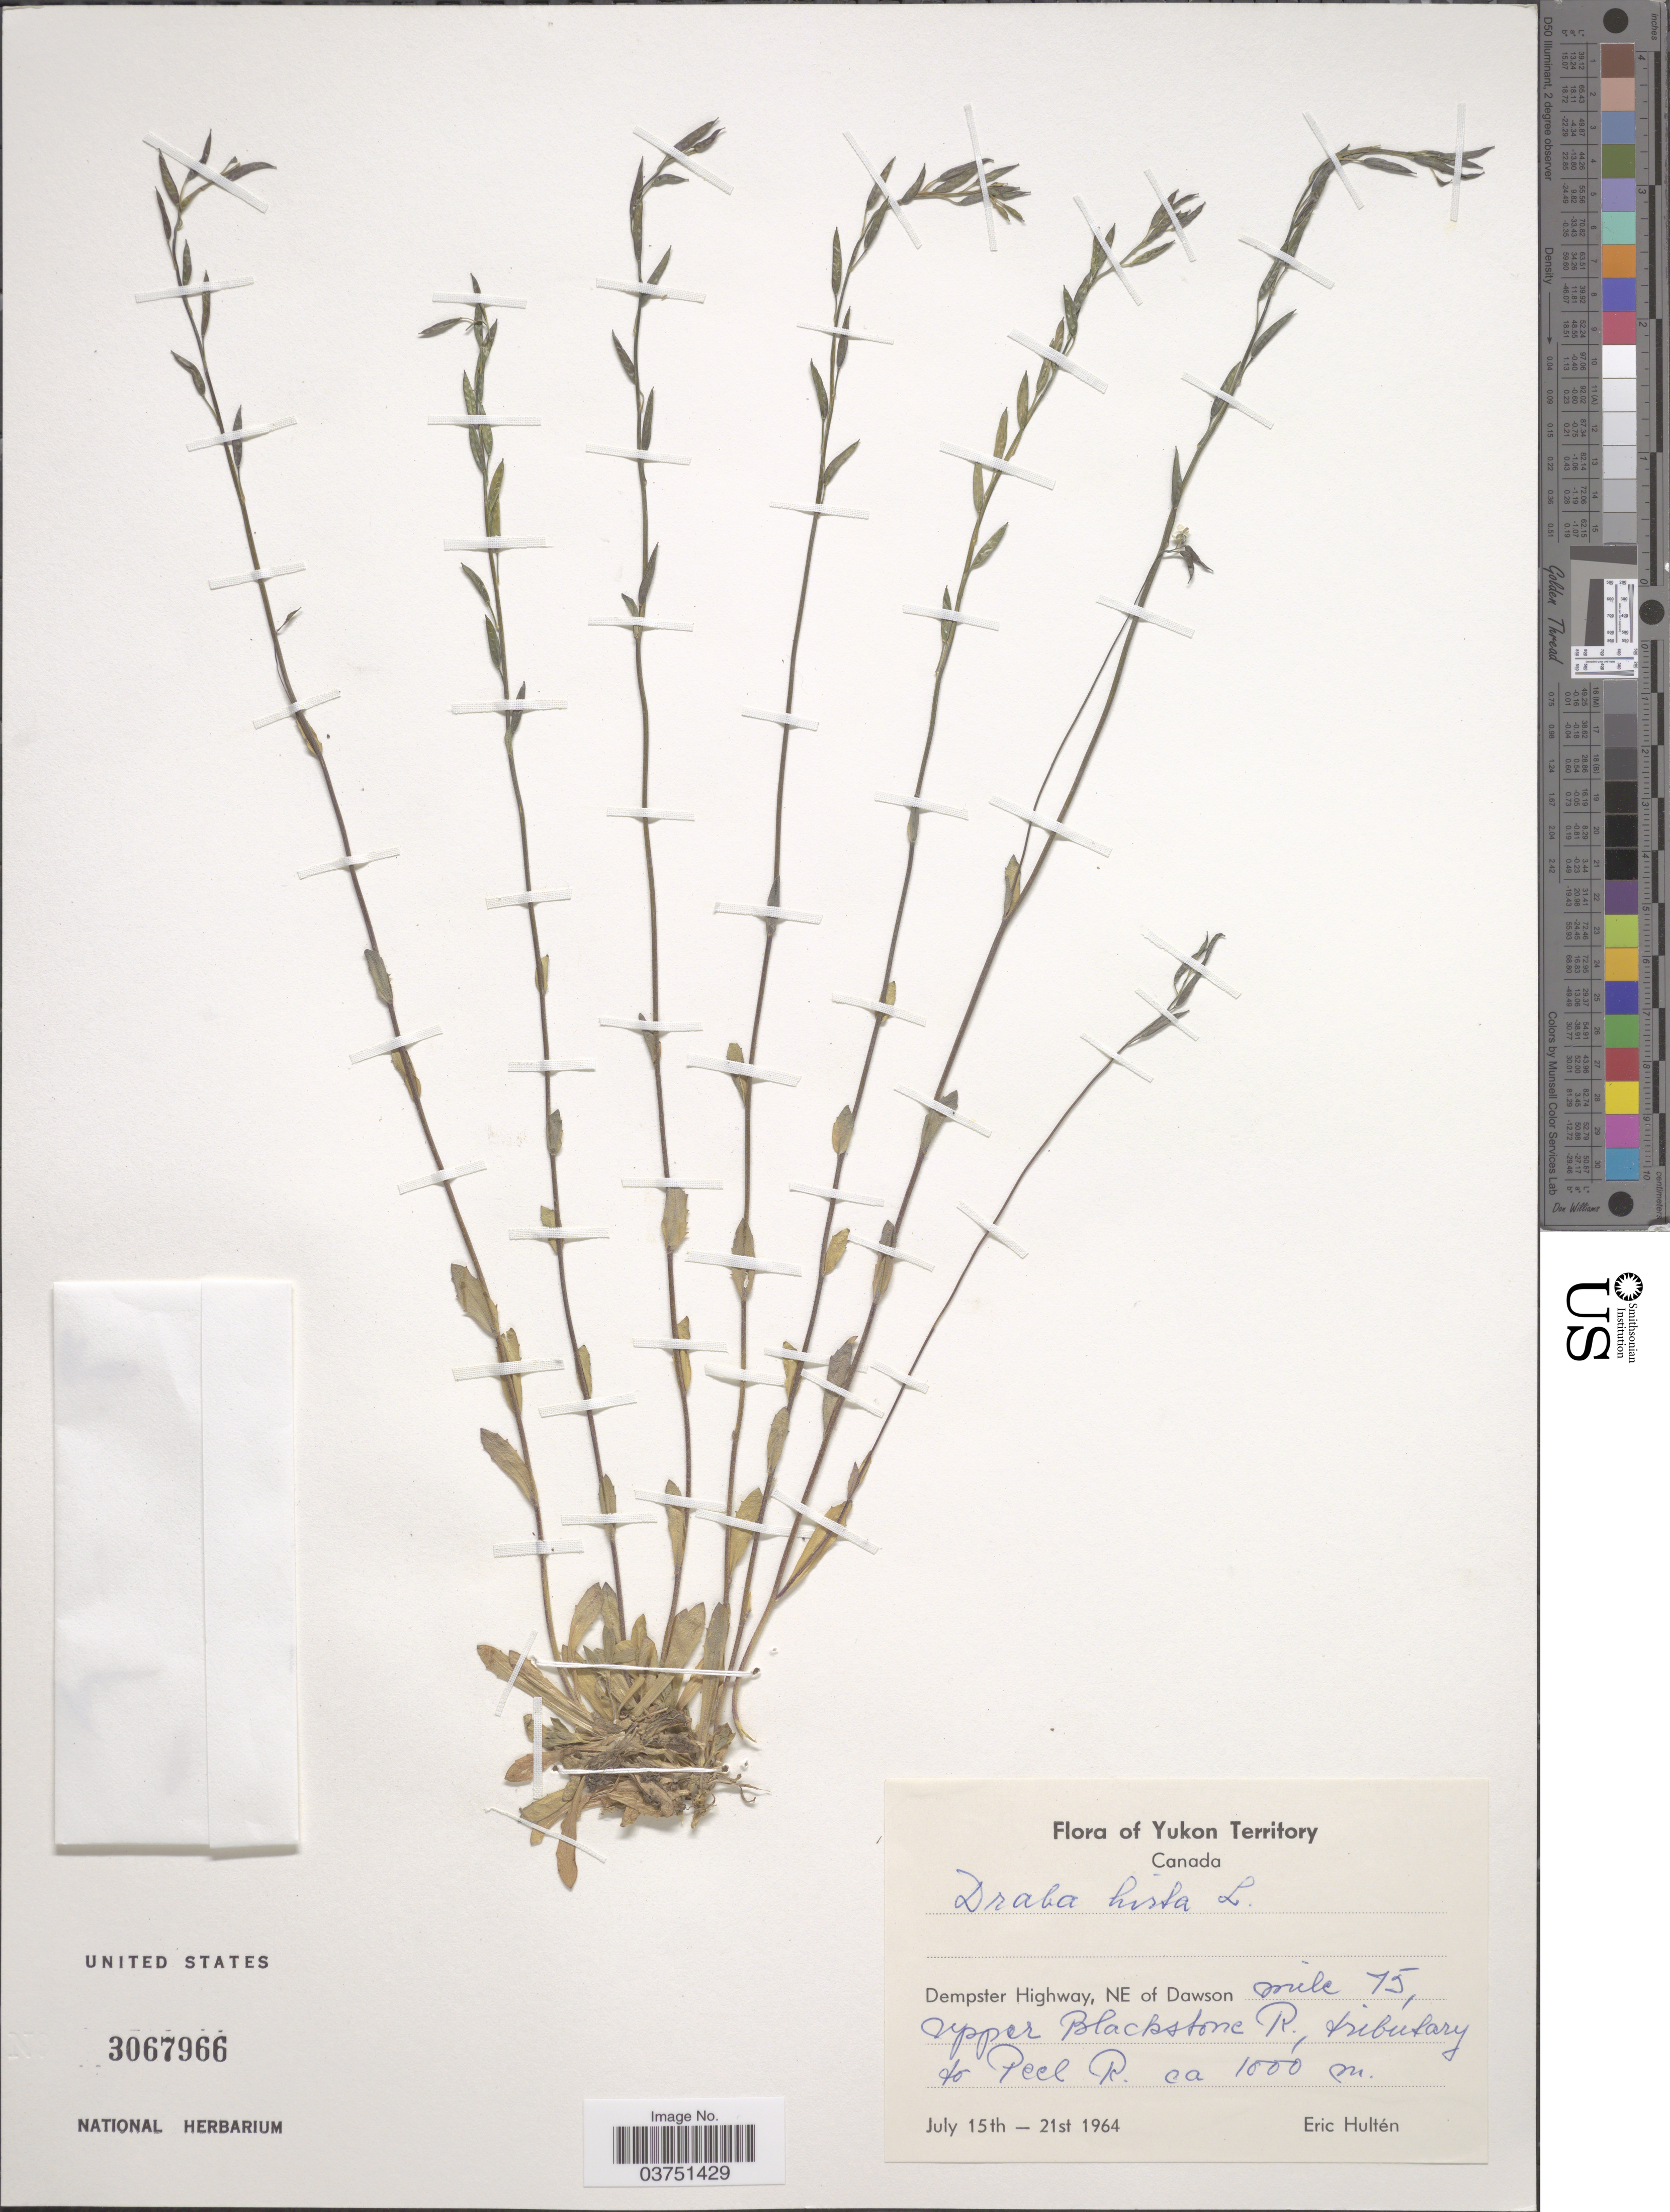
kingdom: Plantae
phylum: Tracheophyta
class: Magnoliopsida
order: Brassicales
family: Brassicaceae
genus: Draba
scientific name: Draba glabella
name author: Pursh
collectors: E. G. Hultén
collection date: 1964-07-15/1964-07-21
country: Canada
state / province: Yukon Territory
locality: Dempster Highway, NE of Dawson; mile 75, Upper Blackstone R., tributary to Peel R.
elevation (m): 1000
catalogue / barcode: US 3067966